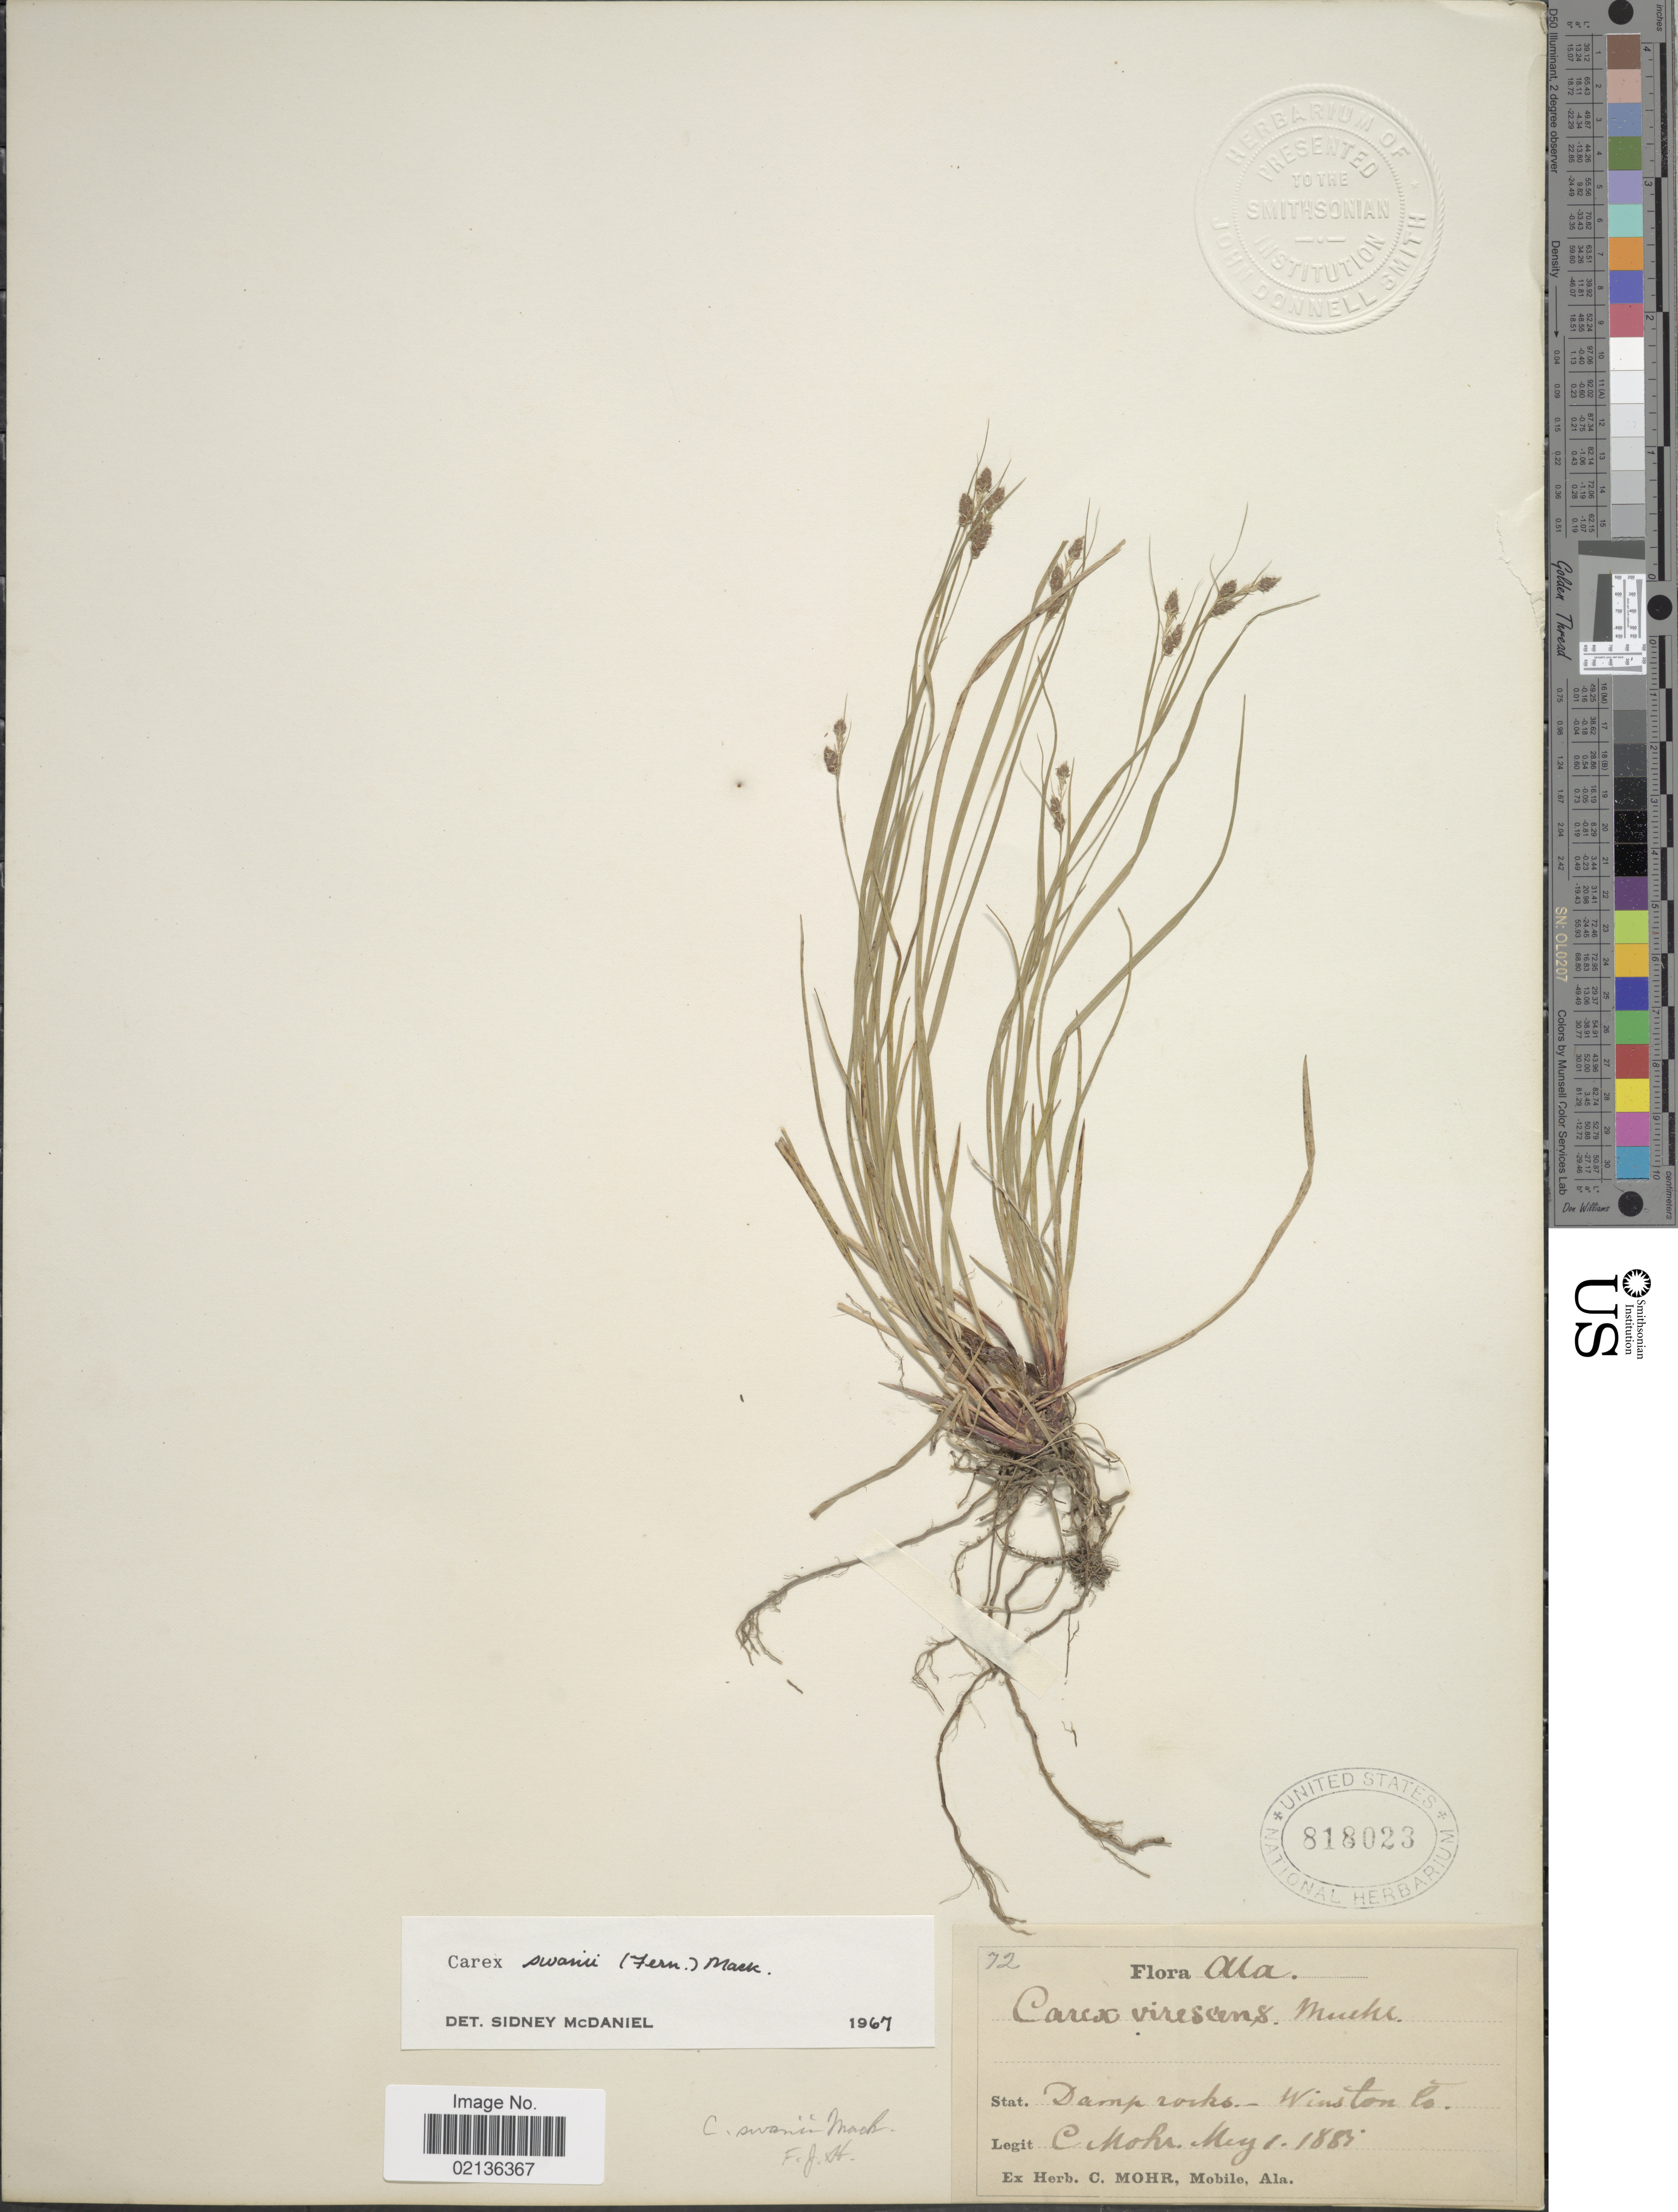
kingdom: Plantae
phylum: Tracheophyta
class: Liliopsida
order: Poales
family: Cyperaceae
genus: Carex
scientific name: Carex swanii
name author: (Fernald) Mack.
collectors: C. T. Mohr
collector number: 72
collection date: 1883-05-01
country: United States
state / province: Alabama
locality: Winston Co.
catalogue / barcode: US 818023